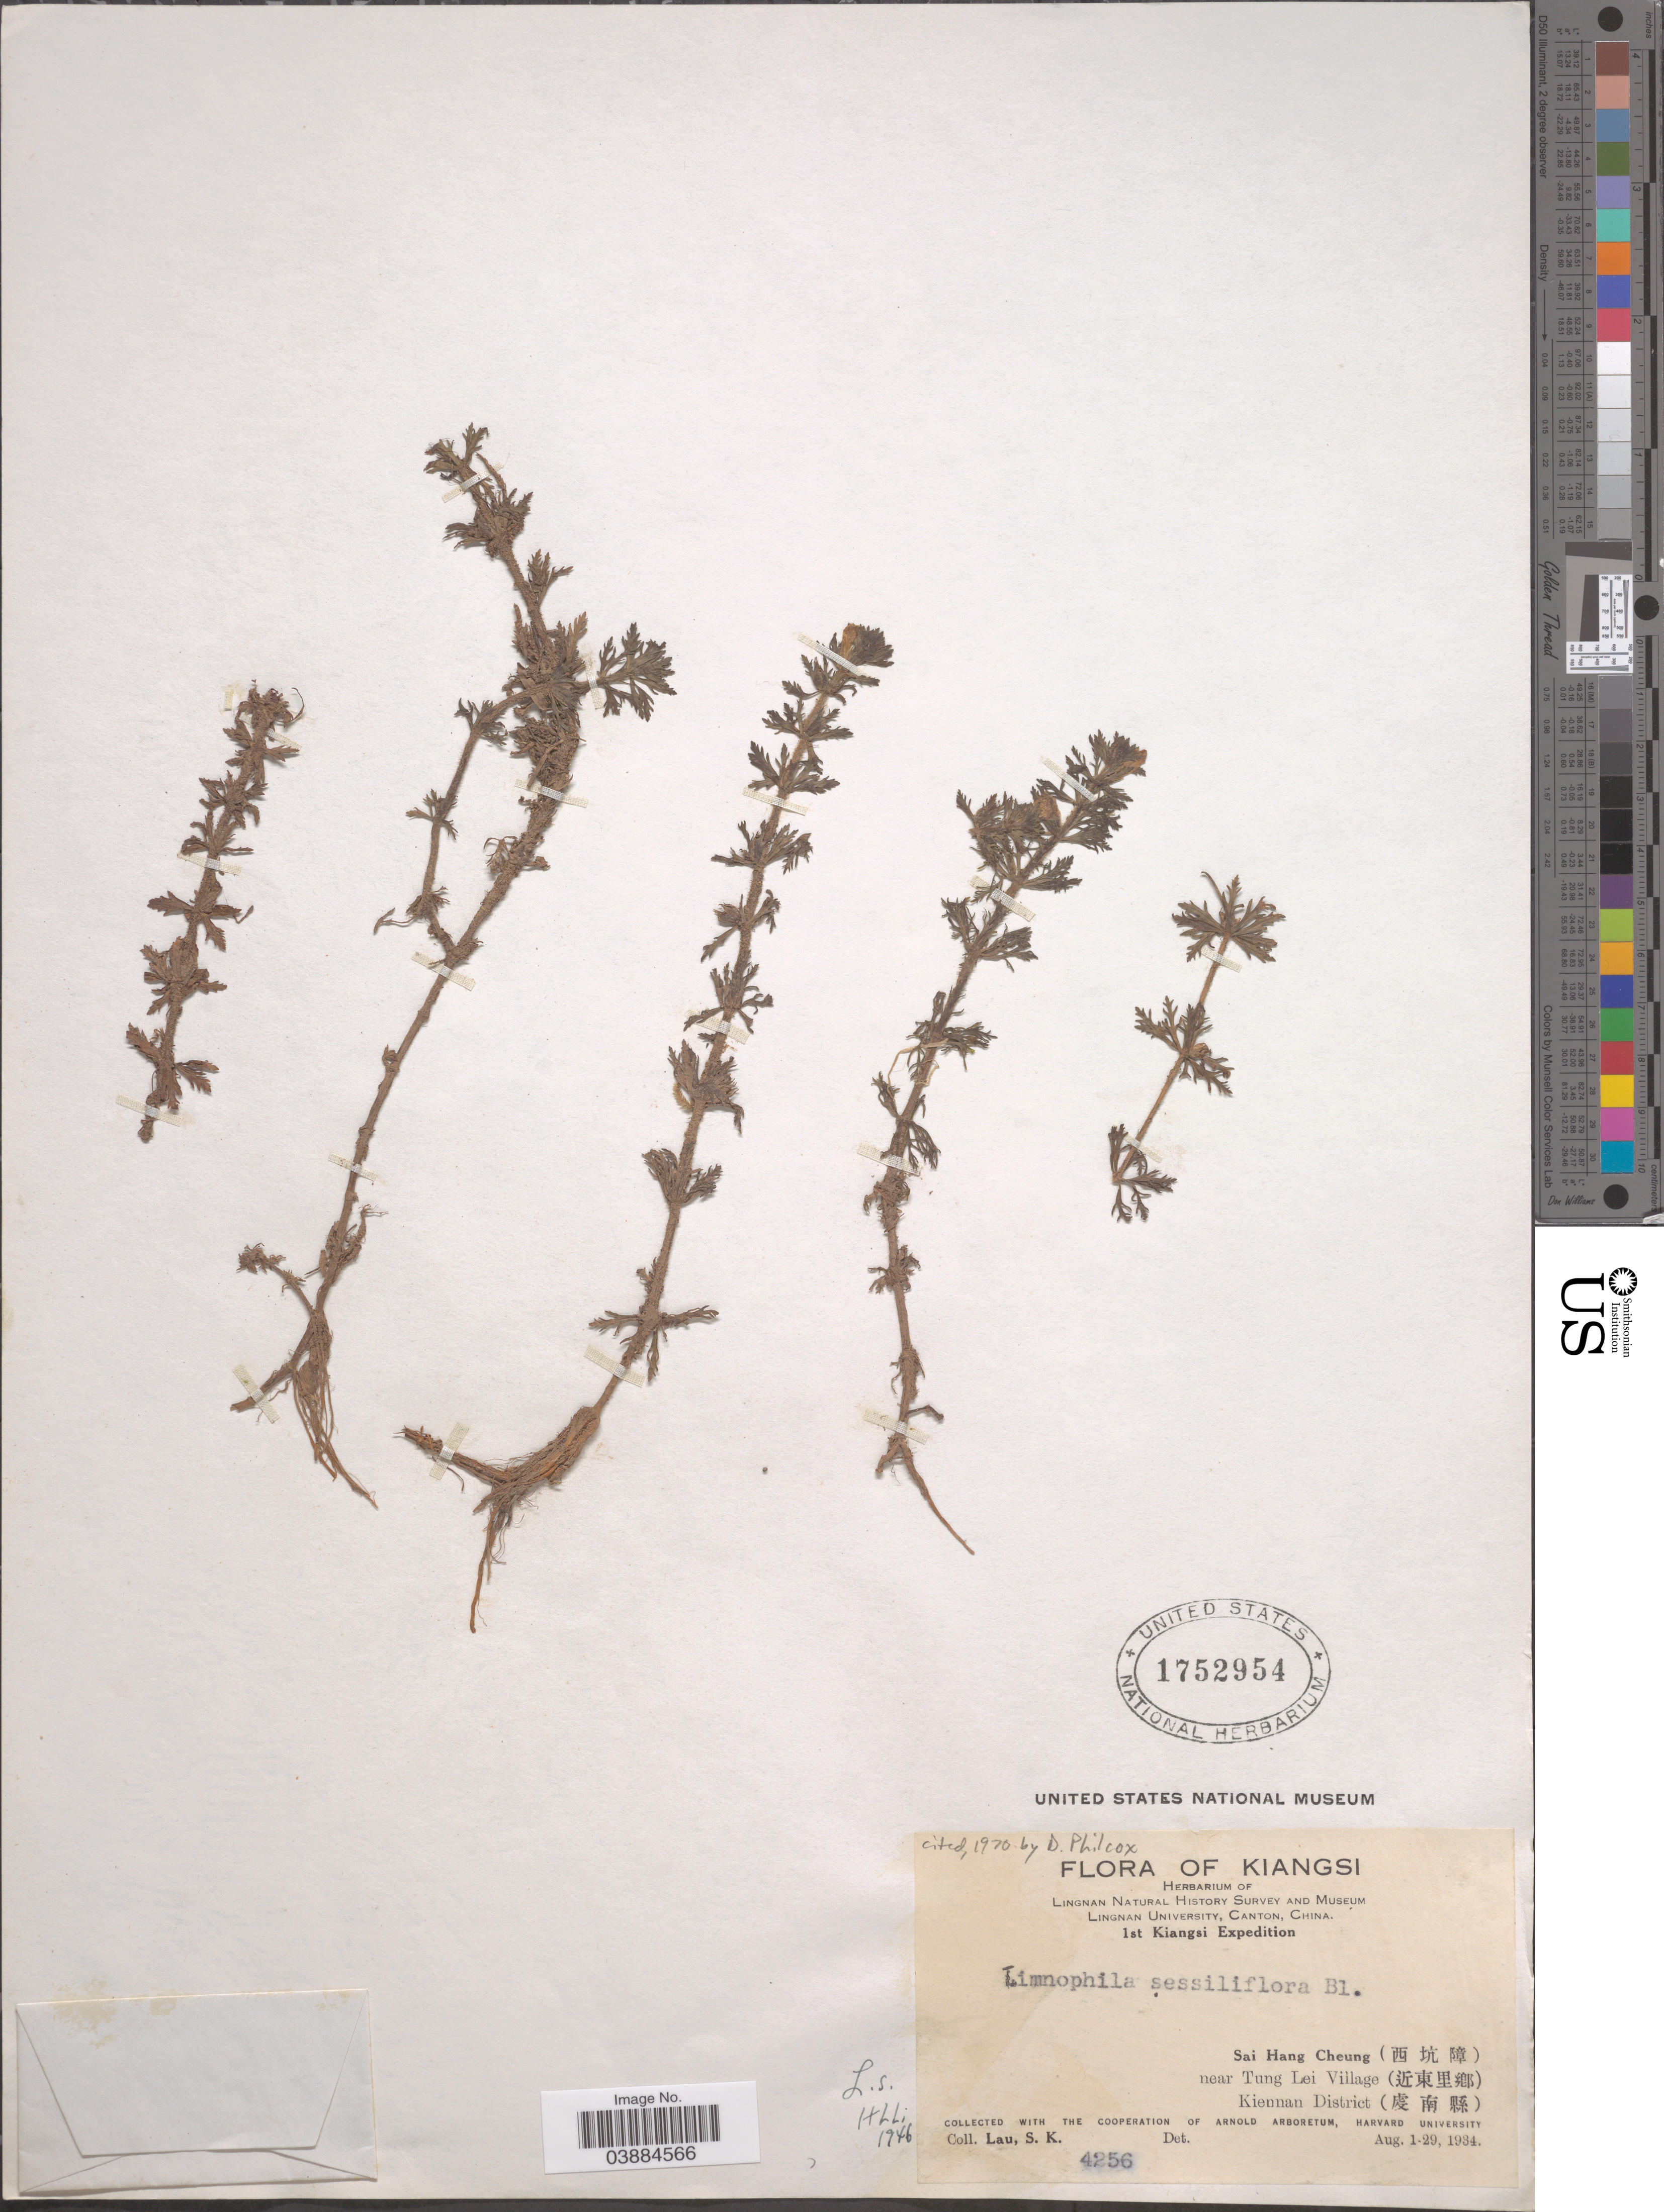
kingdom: Plantae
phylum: Tracheophyta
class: Magnoliopsida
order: Lamiales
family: Plantaginaceae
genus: Limnophila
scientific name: Limnophila sessiliflora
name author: (Vahl) Blume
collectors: S. K. Lau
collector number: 4256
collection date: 1934-08-01/1934-08-29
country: China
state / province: Jiangxi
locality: Kiangsi. Sai Hang Cheung (X) near Tung Lei Village (X). Kiennan District (X).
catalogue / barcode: US 1752954